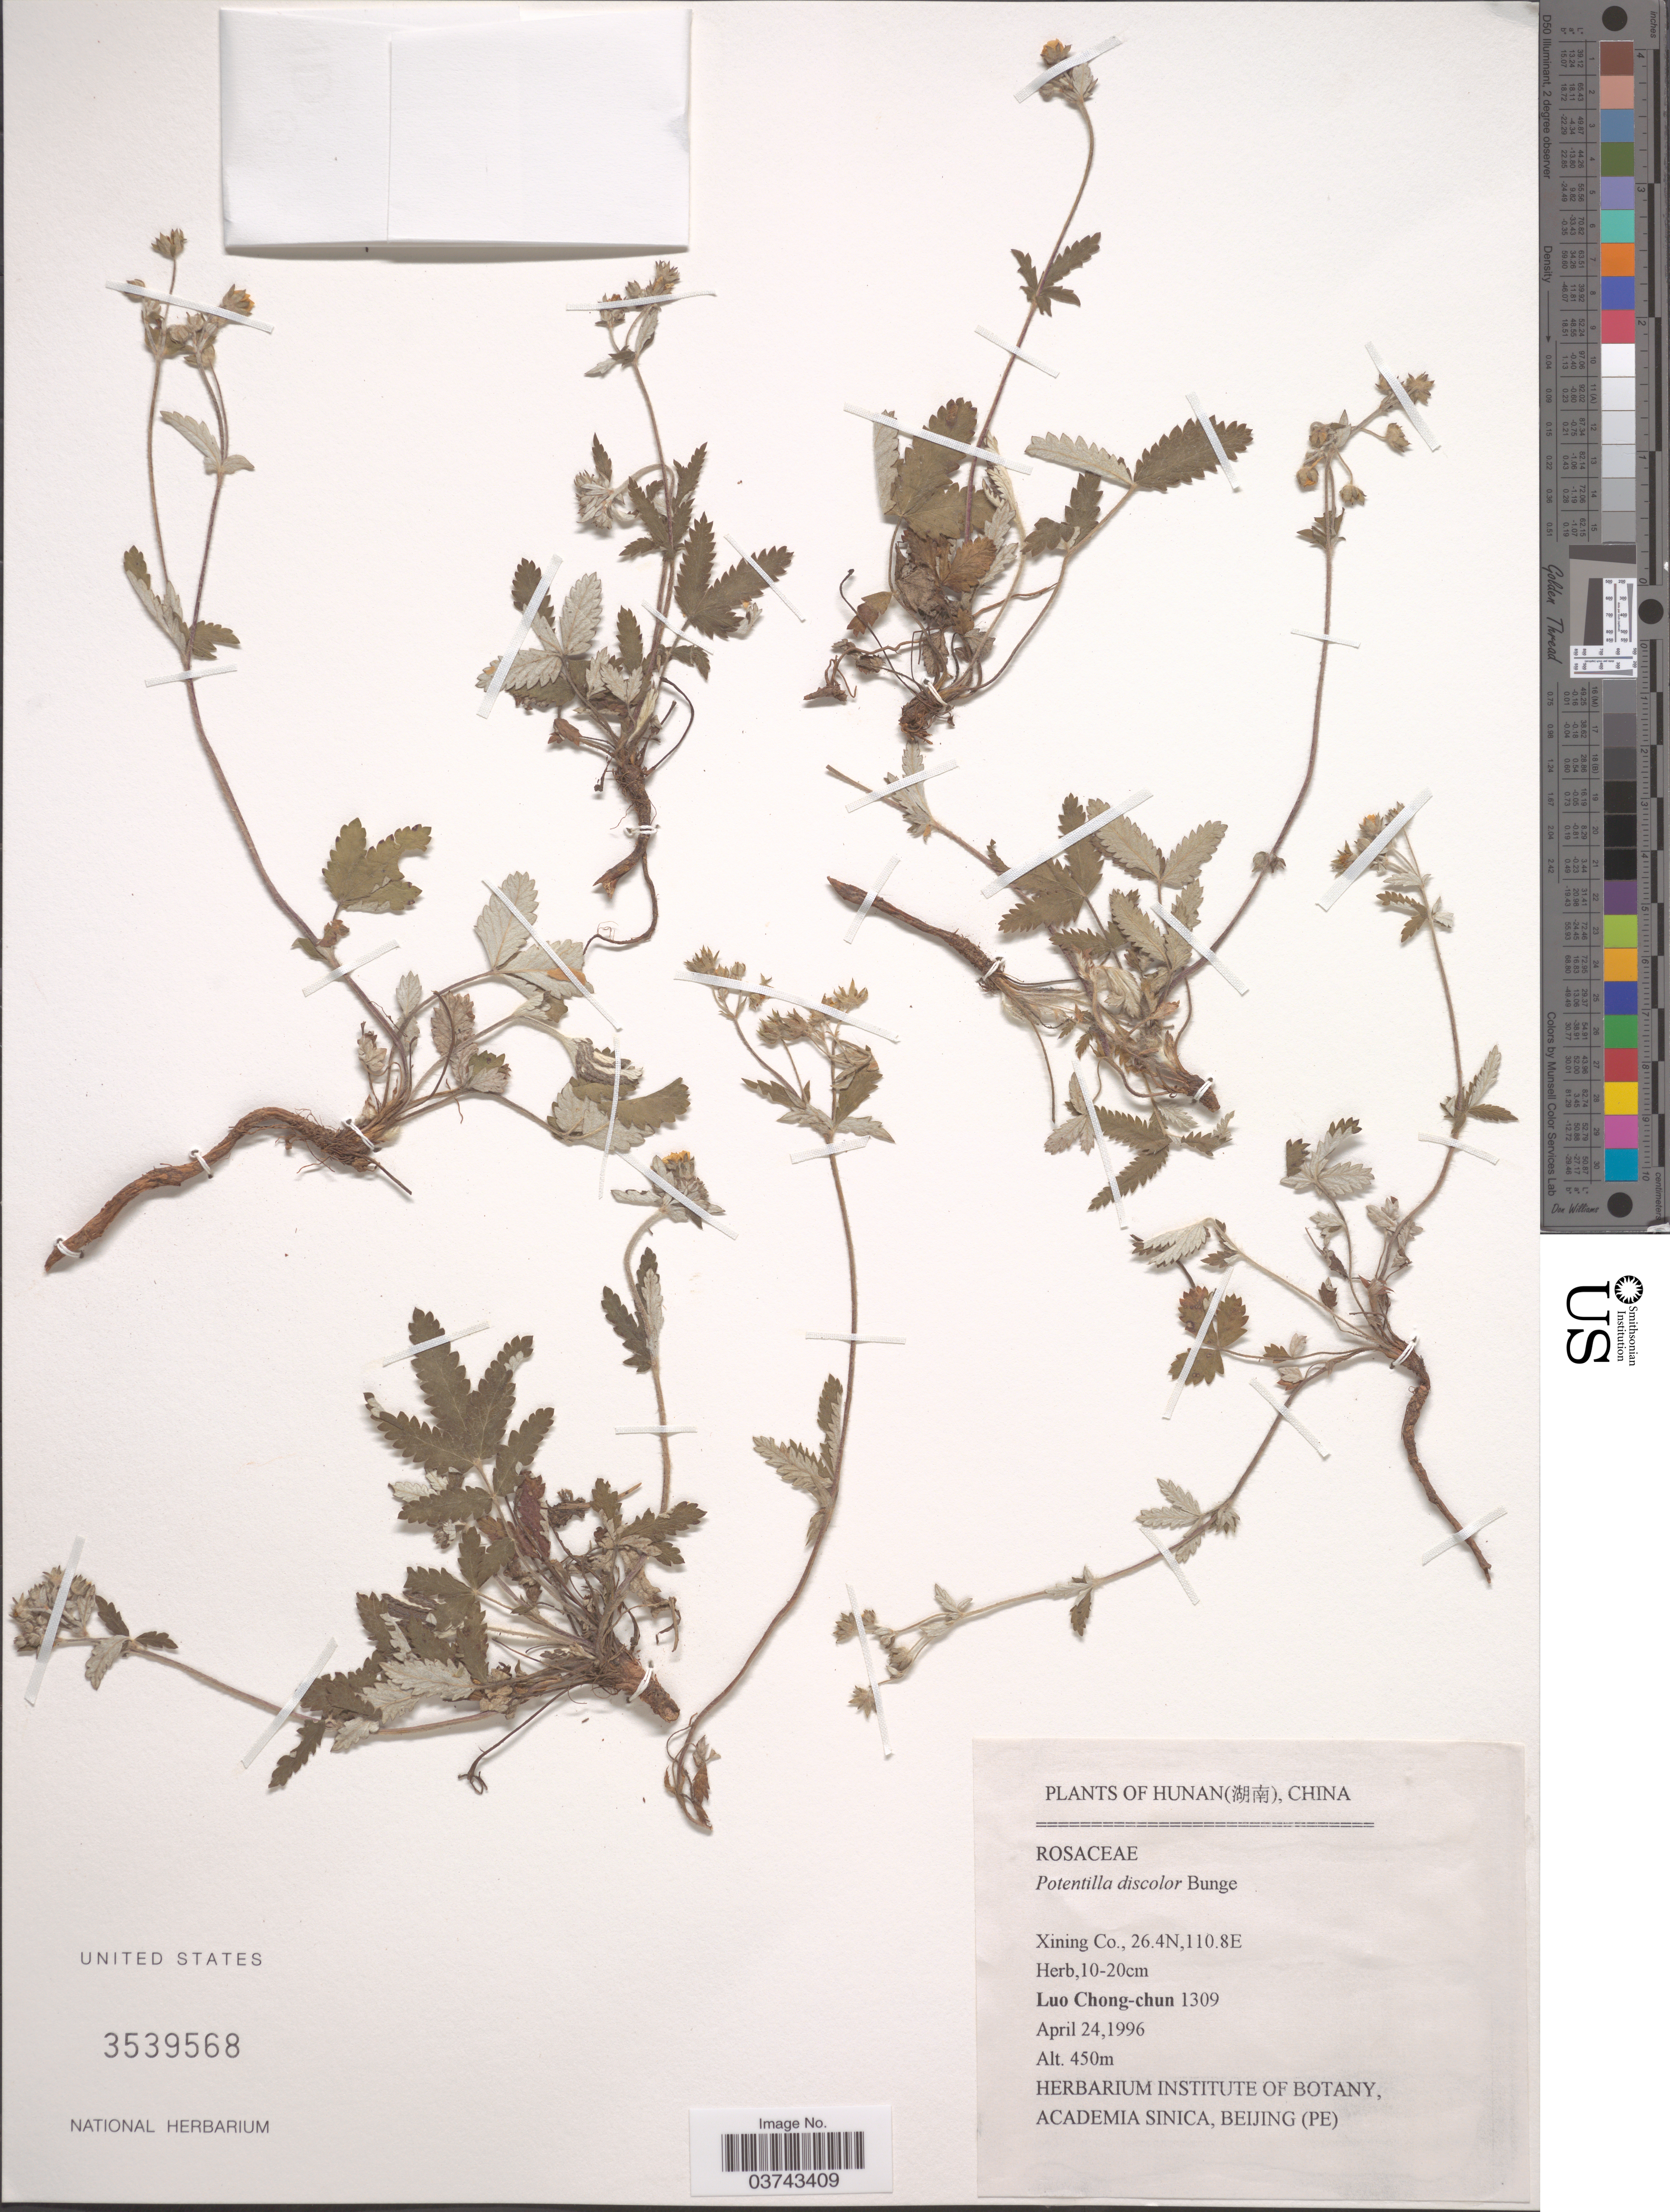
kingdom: Plantae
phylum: Tracheophyta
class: Magnoliopsida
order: Rosales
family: Rosaceae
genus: Potentilla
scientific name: Potentilla discolor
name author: Bunge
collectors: L. Chong-Chun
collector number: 1309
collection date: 1996-04-24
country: China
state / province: Hunan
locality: Xining Co.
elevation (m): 450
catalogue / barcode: US 3539568